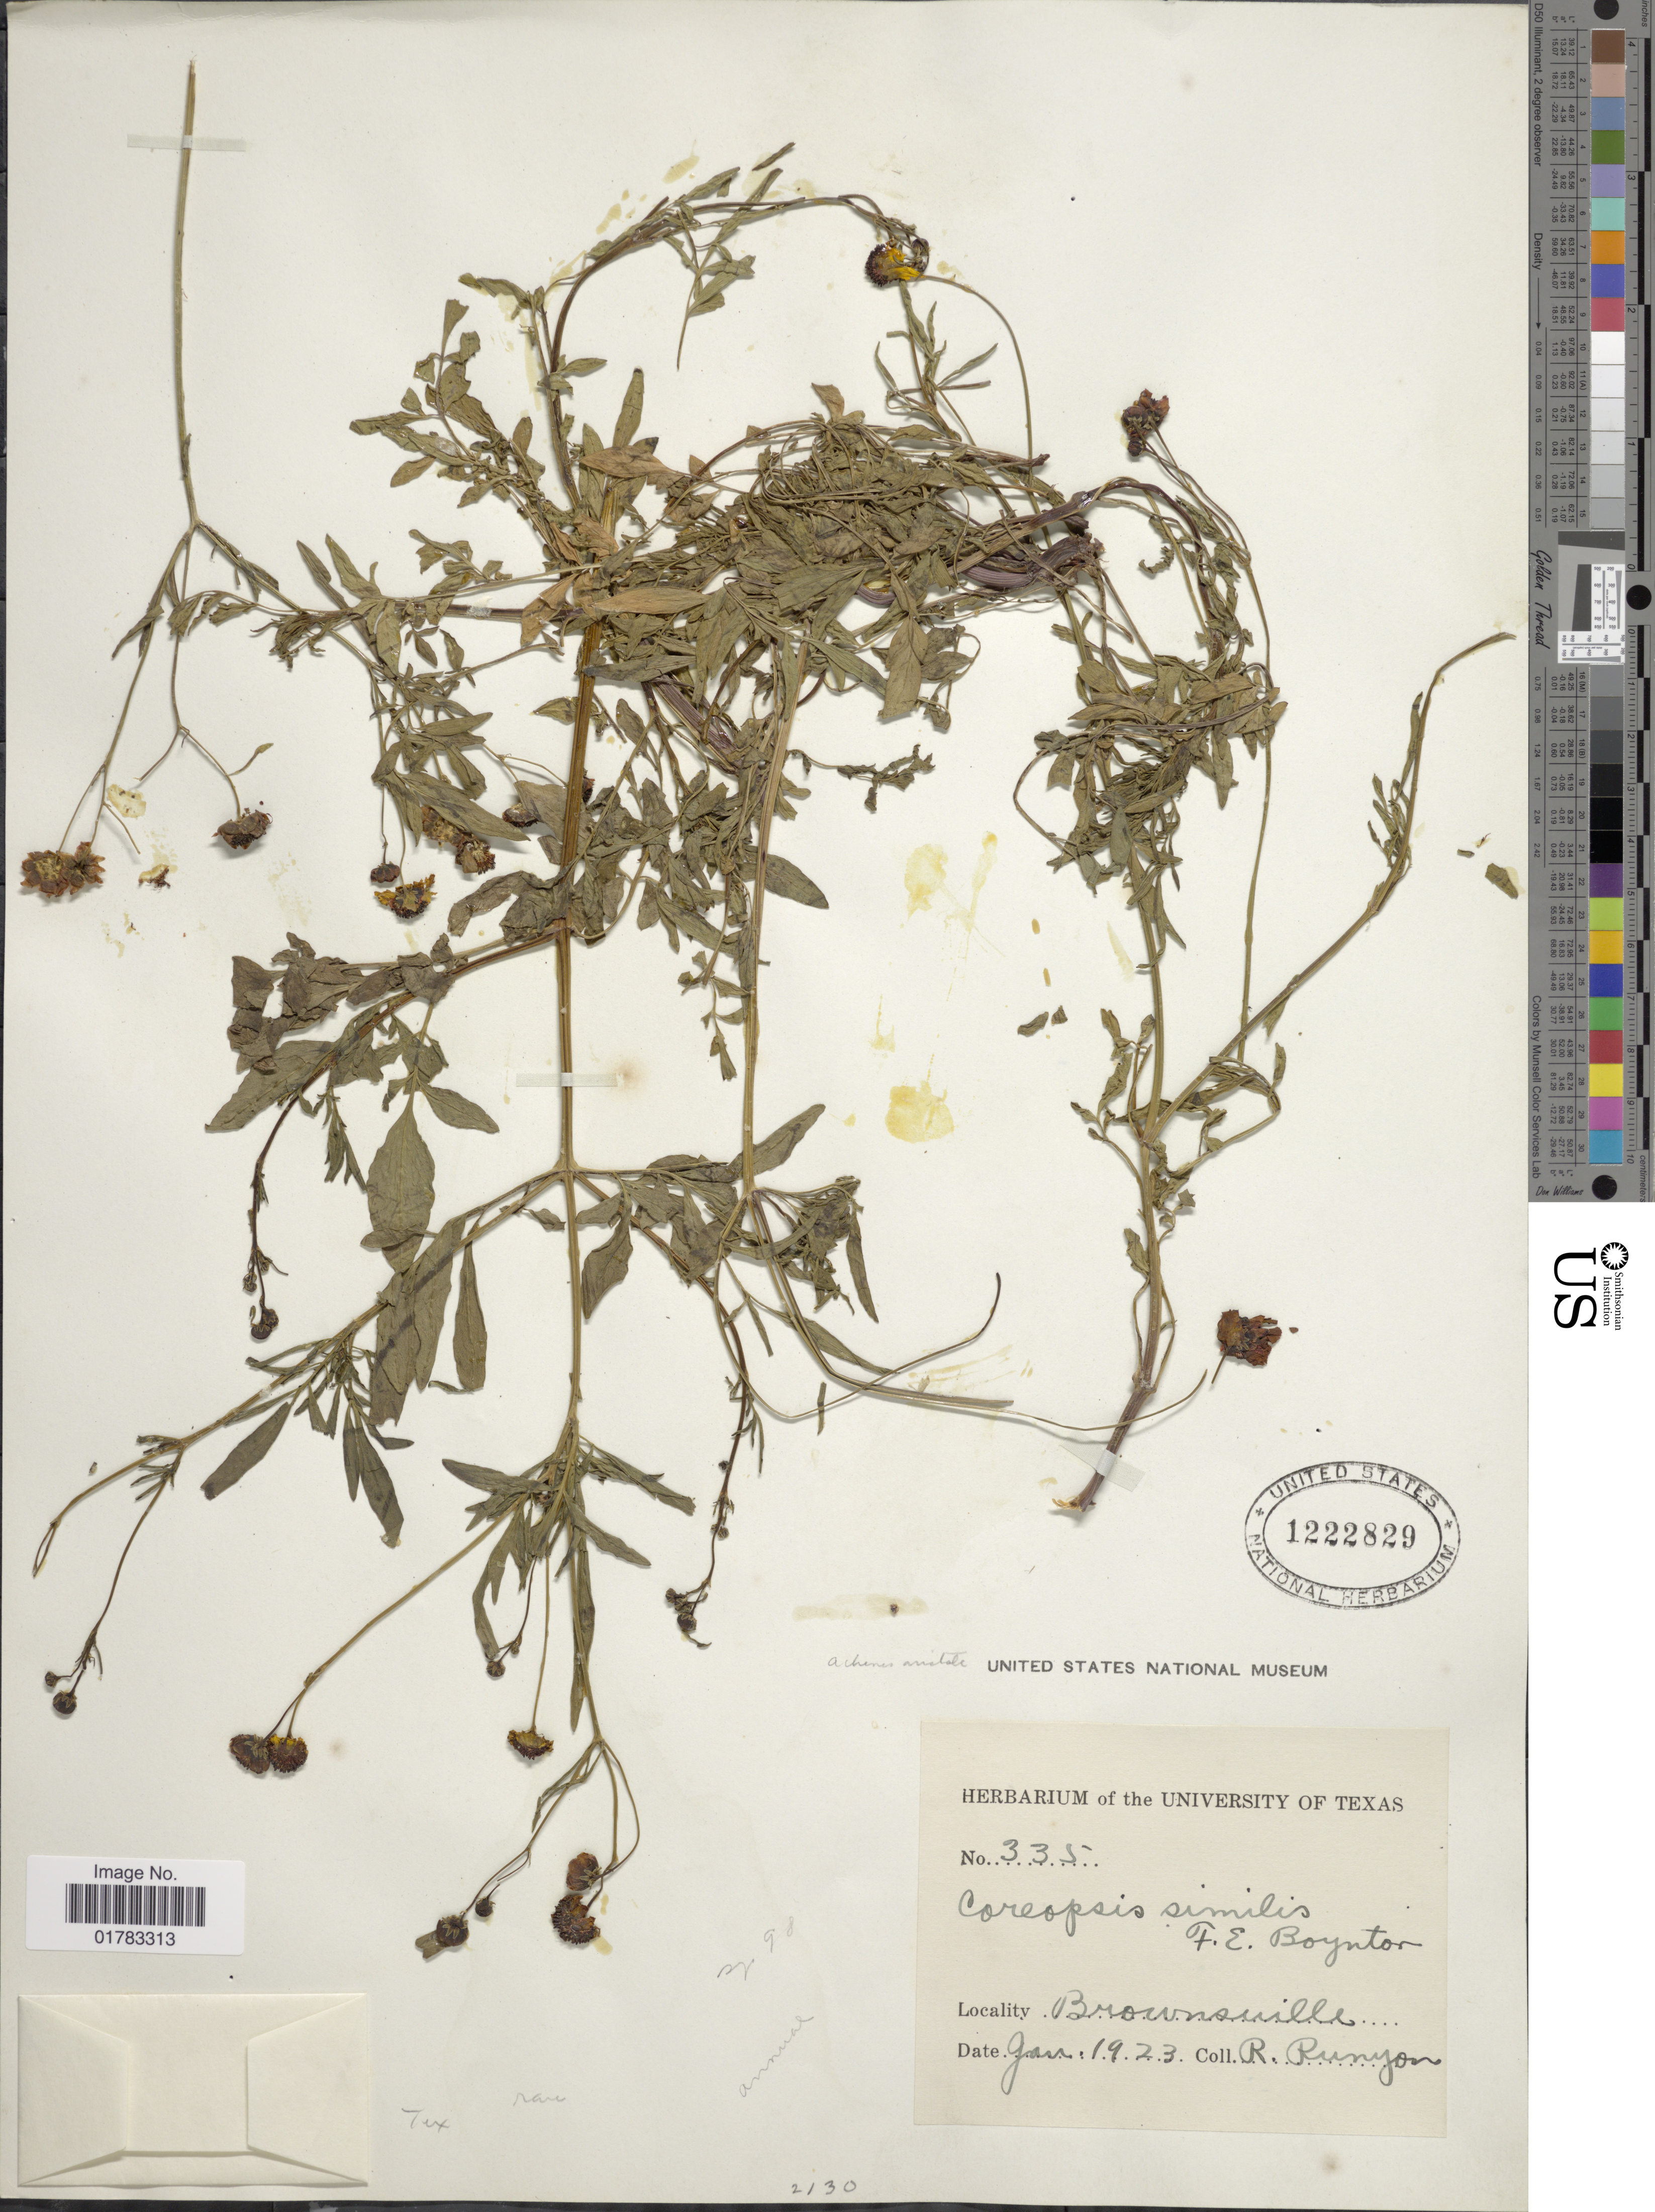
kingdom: Plantae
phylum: Tracheophyta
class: Magnoliopsida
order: Asterales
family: Asteraceae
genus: Coreopsis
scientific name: Coreopsis similis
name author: F.E. Boynton in Small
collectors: R. Runyon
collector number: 335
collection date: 1923-01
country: United States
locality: Brownsville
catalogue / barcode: US 1222829